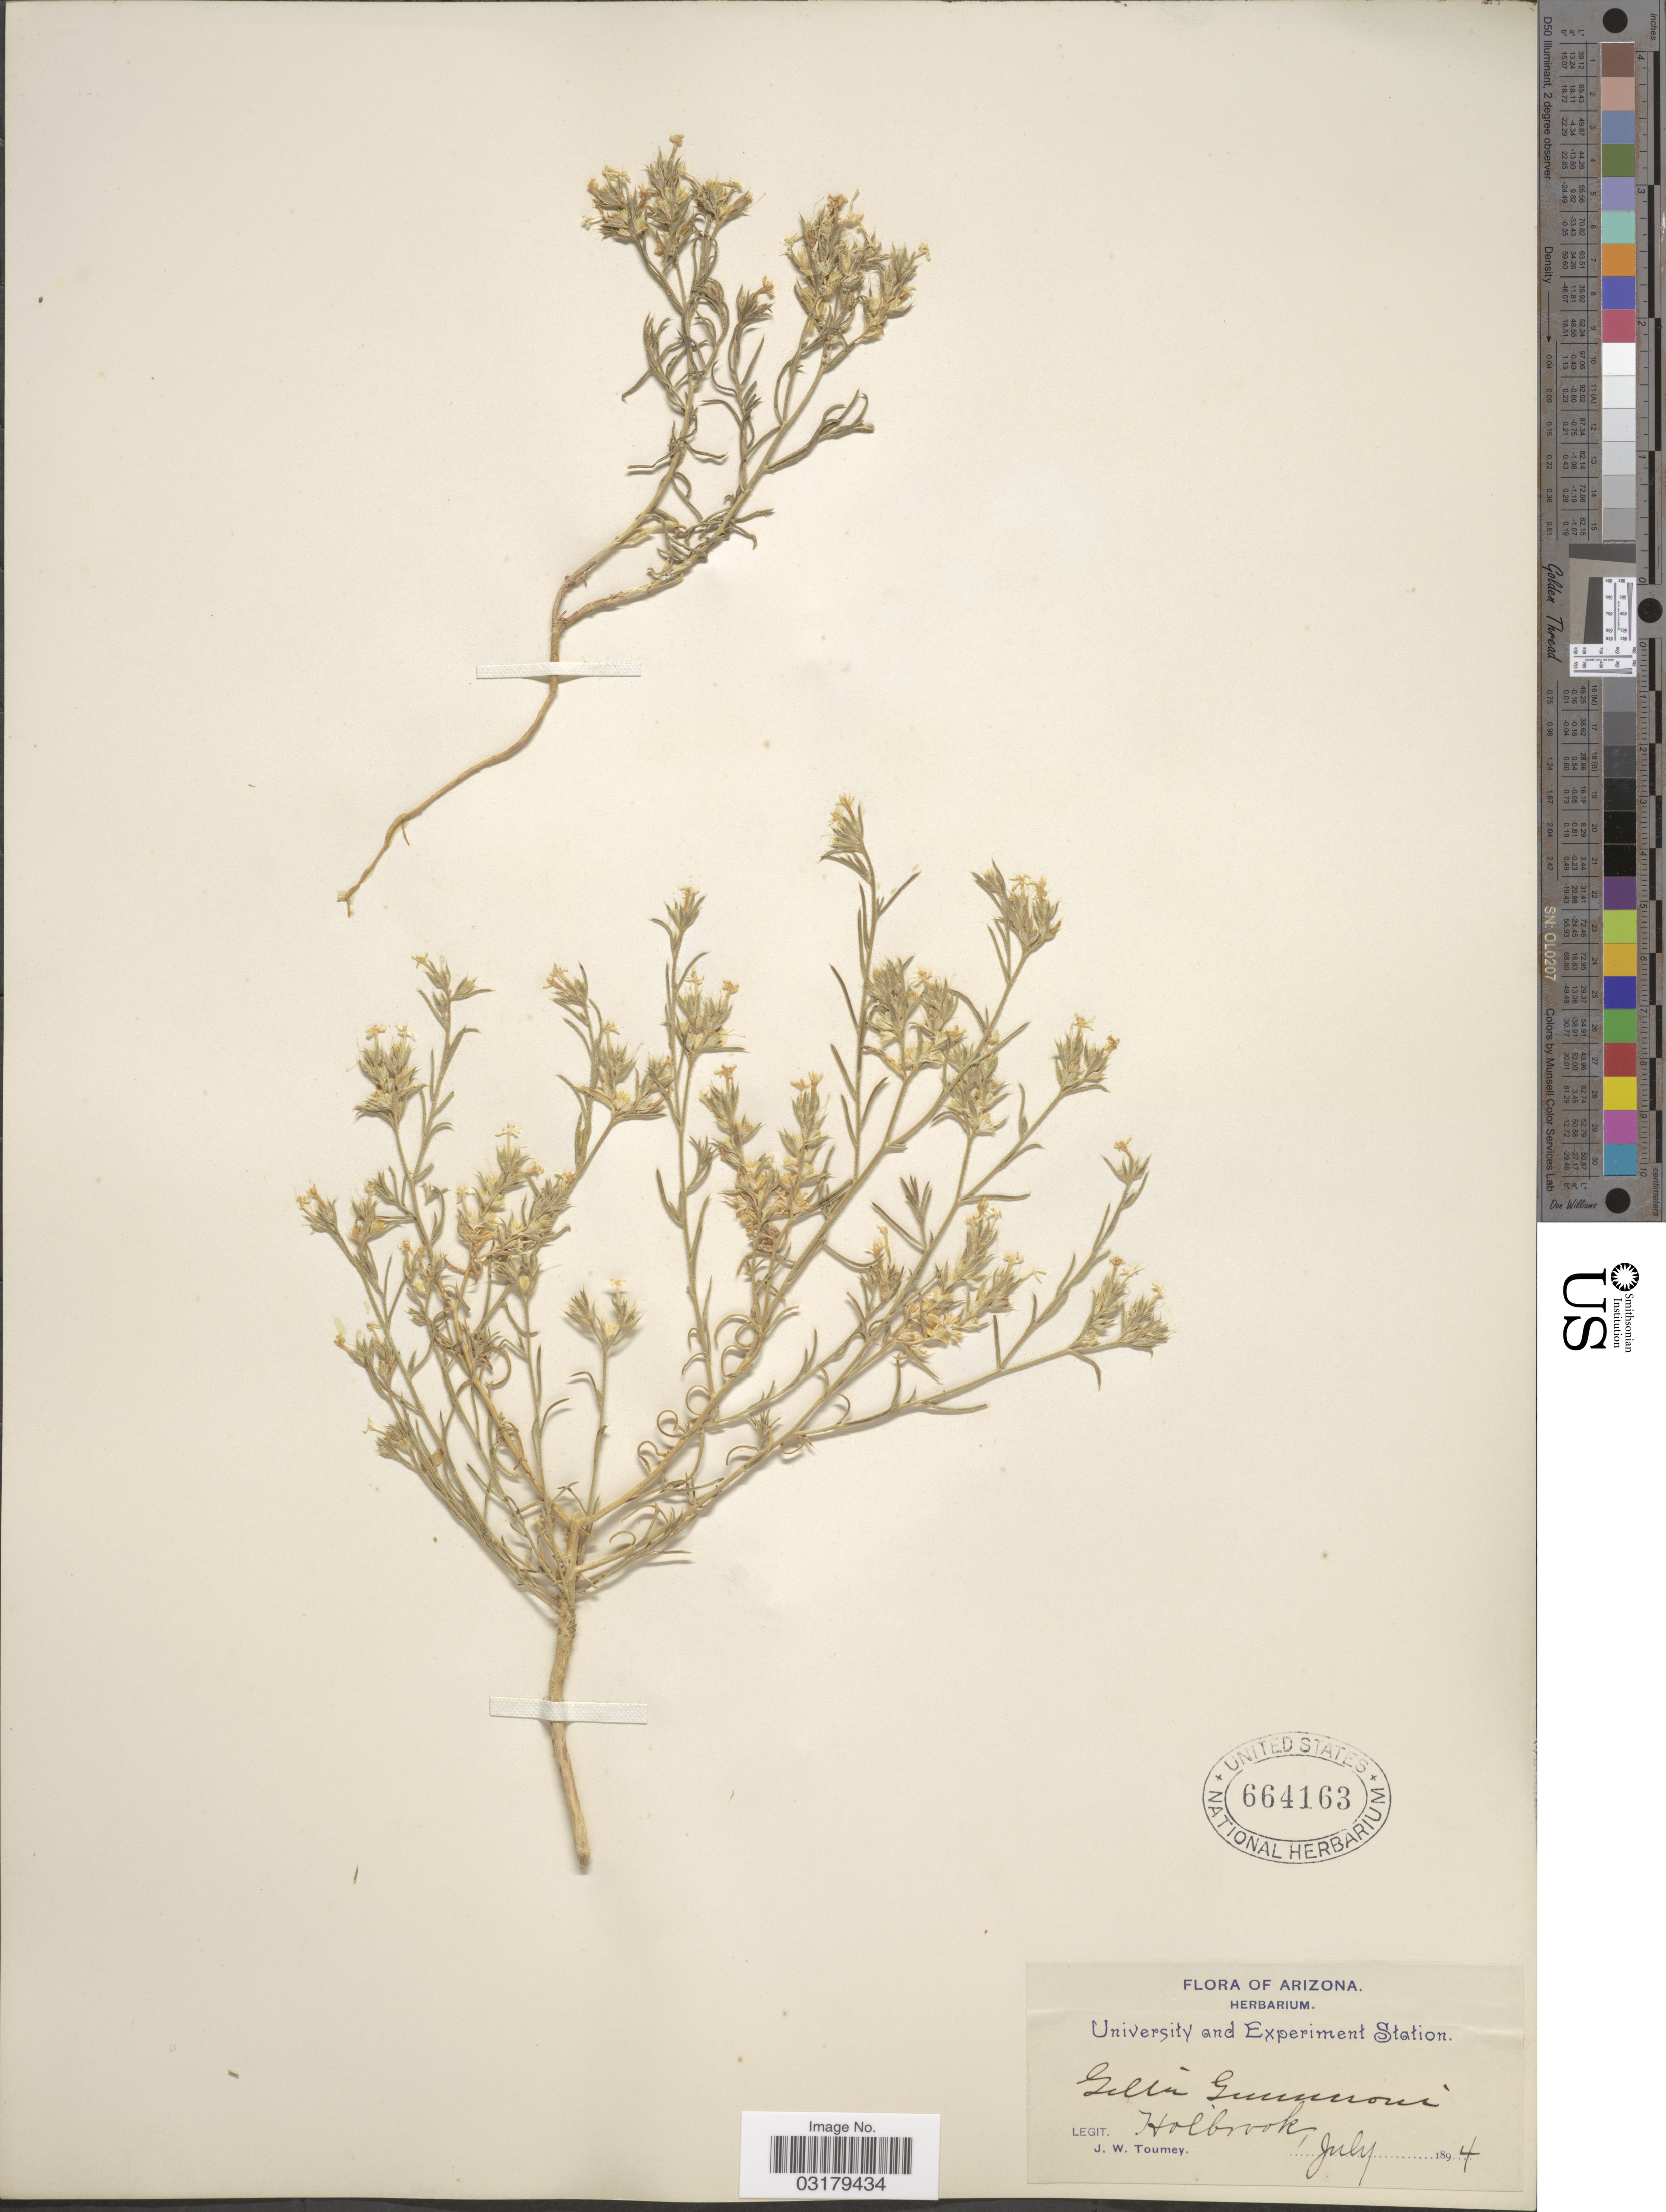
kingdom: Plantae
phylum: Tracheophyta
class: Magnoliopsida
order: Ericales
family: Polemoniaceae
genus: Ipomopsis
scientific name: Ipomopsis gunnisonii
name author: (Torr. & A. Gray) V.E. Grant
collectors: J. W. Toumey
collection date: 1894-07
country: United States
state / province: Arizona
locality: Holbrook.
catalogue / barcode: US 664163